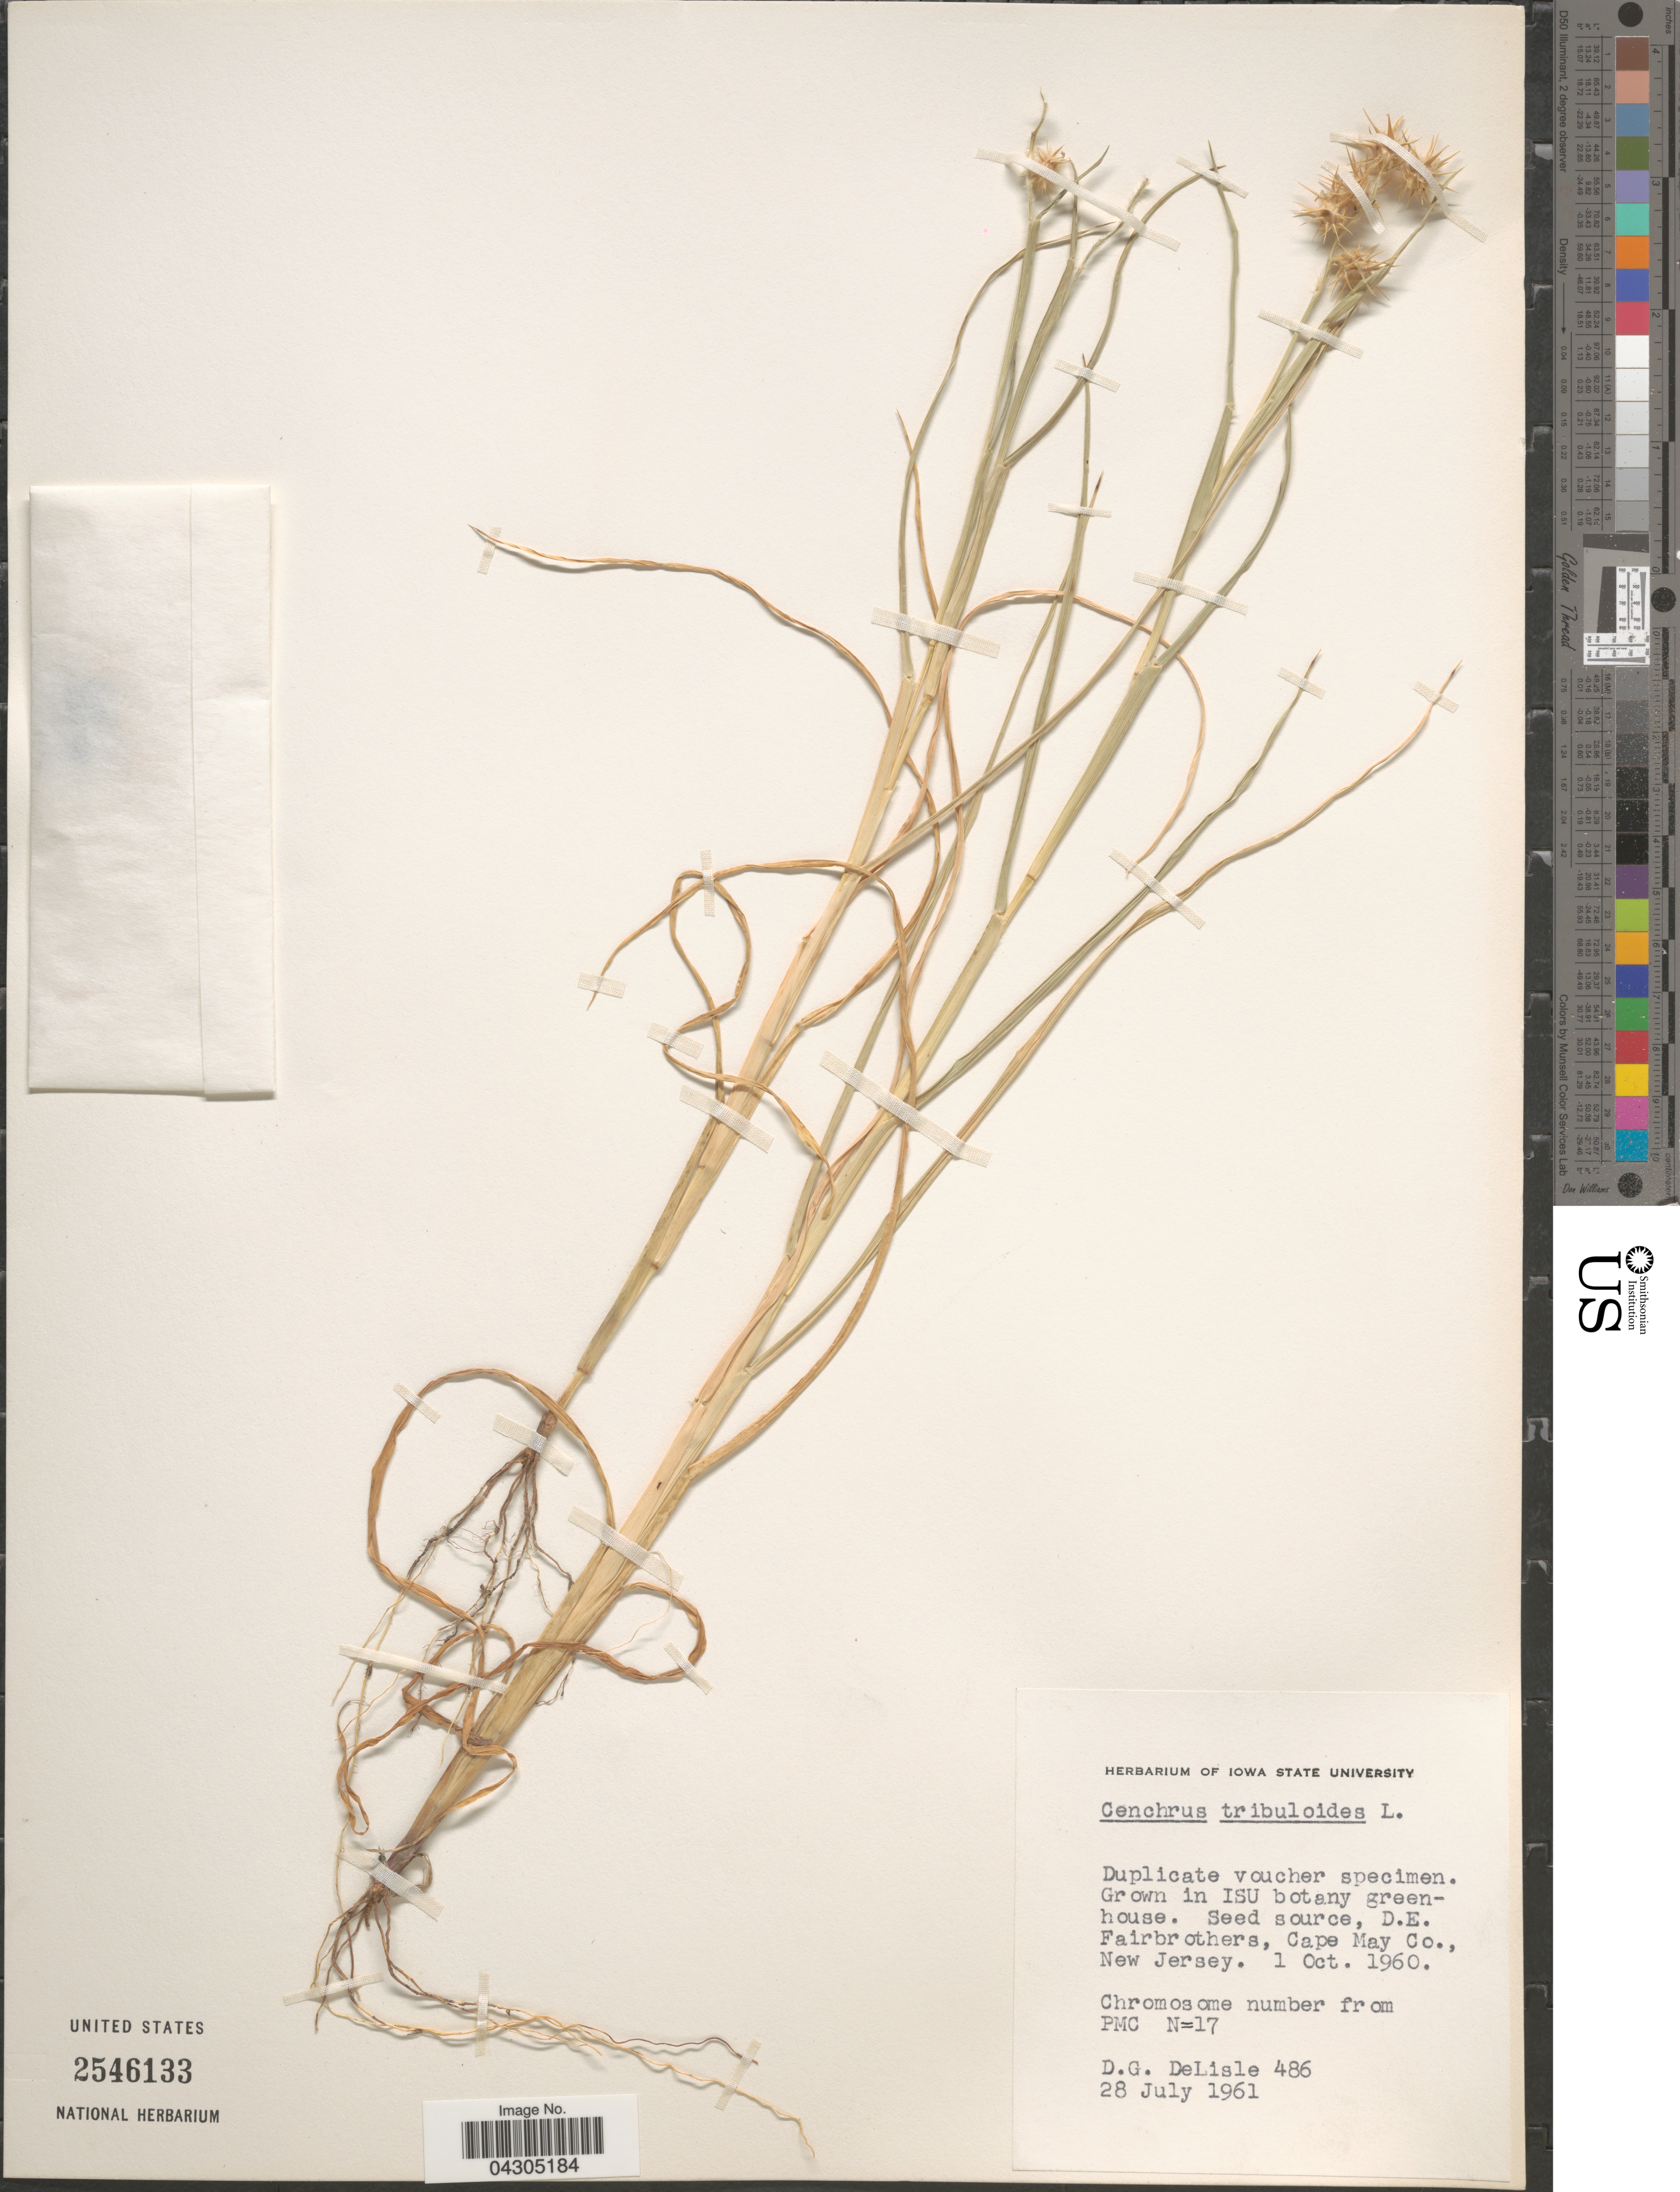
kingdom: Plantae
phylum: Tracheophyta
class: Liliopsida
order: Poales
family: Poaceae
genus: Cenchrus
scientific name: Cenchrus tribuloides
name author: L.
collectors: D. DeLisle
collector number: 486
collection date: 1961-07-28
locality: ISU botany greenhouse.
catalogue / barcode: US 2546133